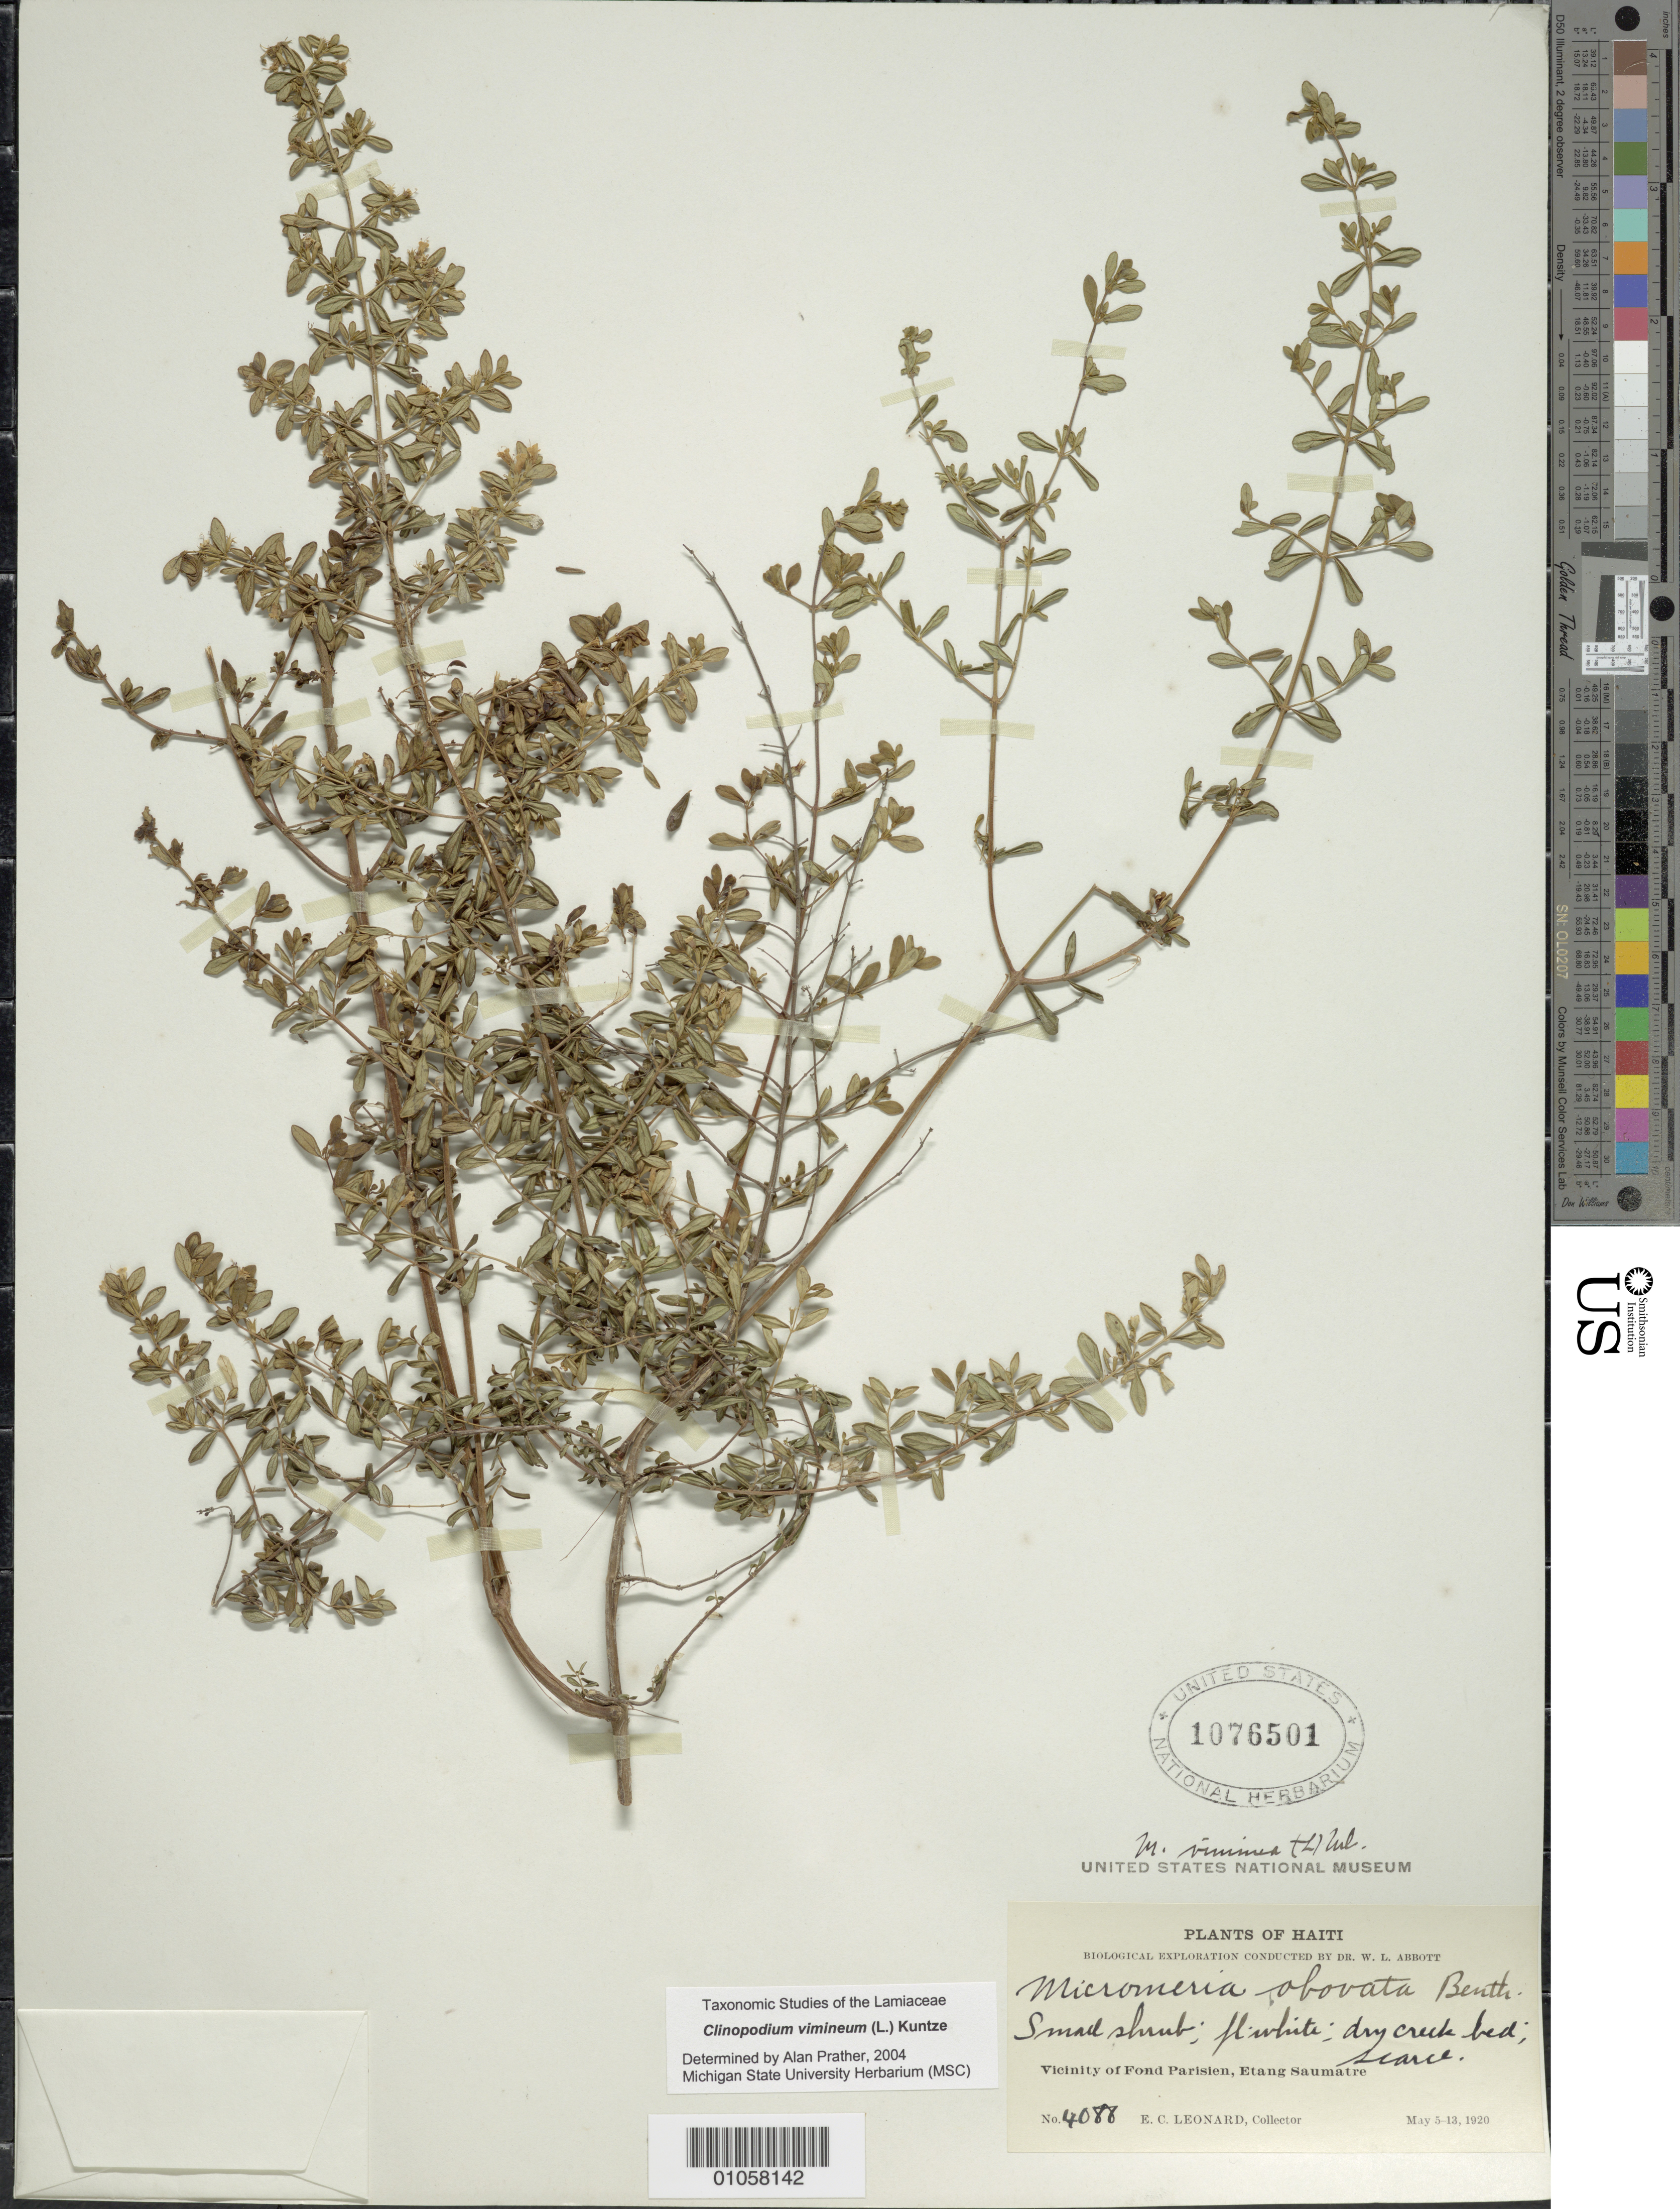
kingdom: Plantae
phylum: Tracheophyta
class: Magnoliopsida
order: Lamiales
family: Lamiaceae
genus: Clinopodium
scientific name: Clinopodium vimineum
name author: (L.) Kuntze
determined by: Prather, L. A.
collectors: E. C. Leonard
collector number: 4088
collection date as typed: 05 May 1920 to 13 May 1920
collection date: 1920-05-05/1920-05-13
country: Haiti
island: Hispaniola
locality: Fond Parisien vicinity, Etang Saumatre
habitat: Dry creek bed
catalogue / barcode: US 1076501